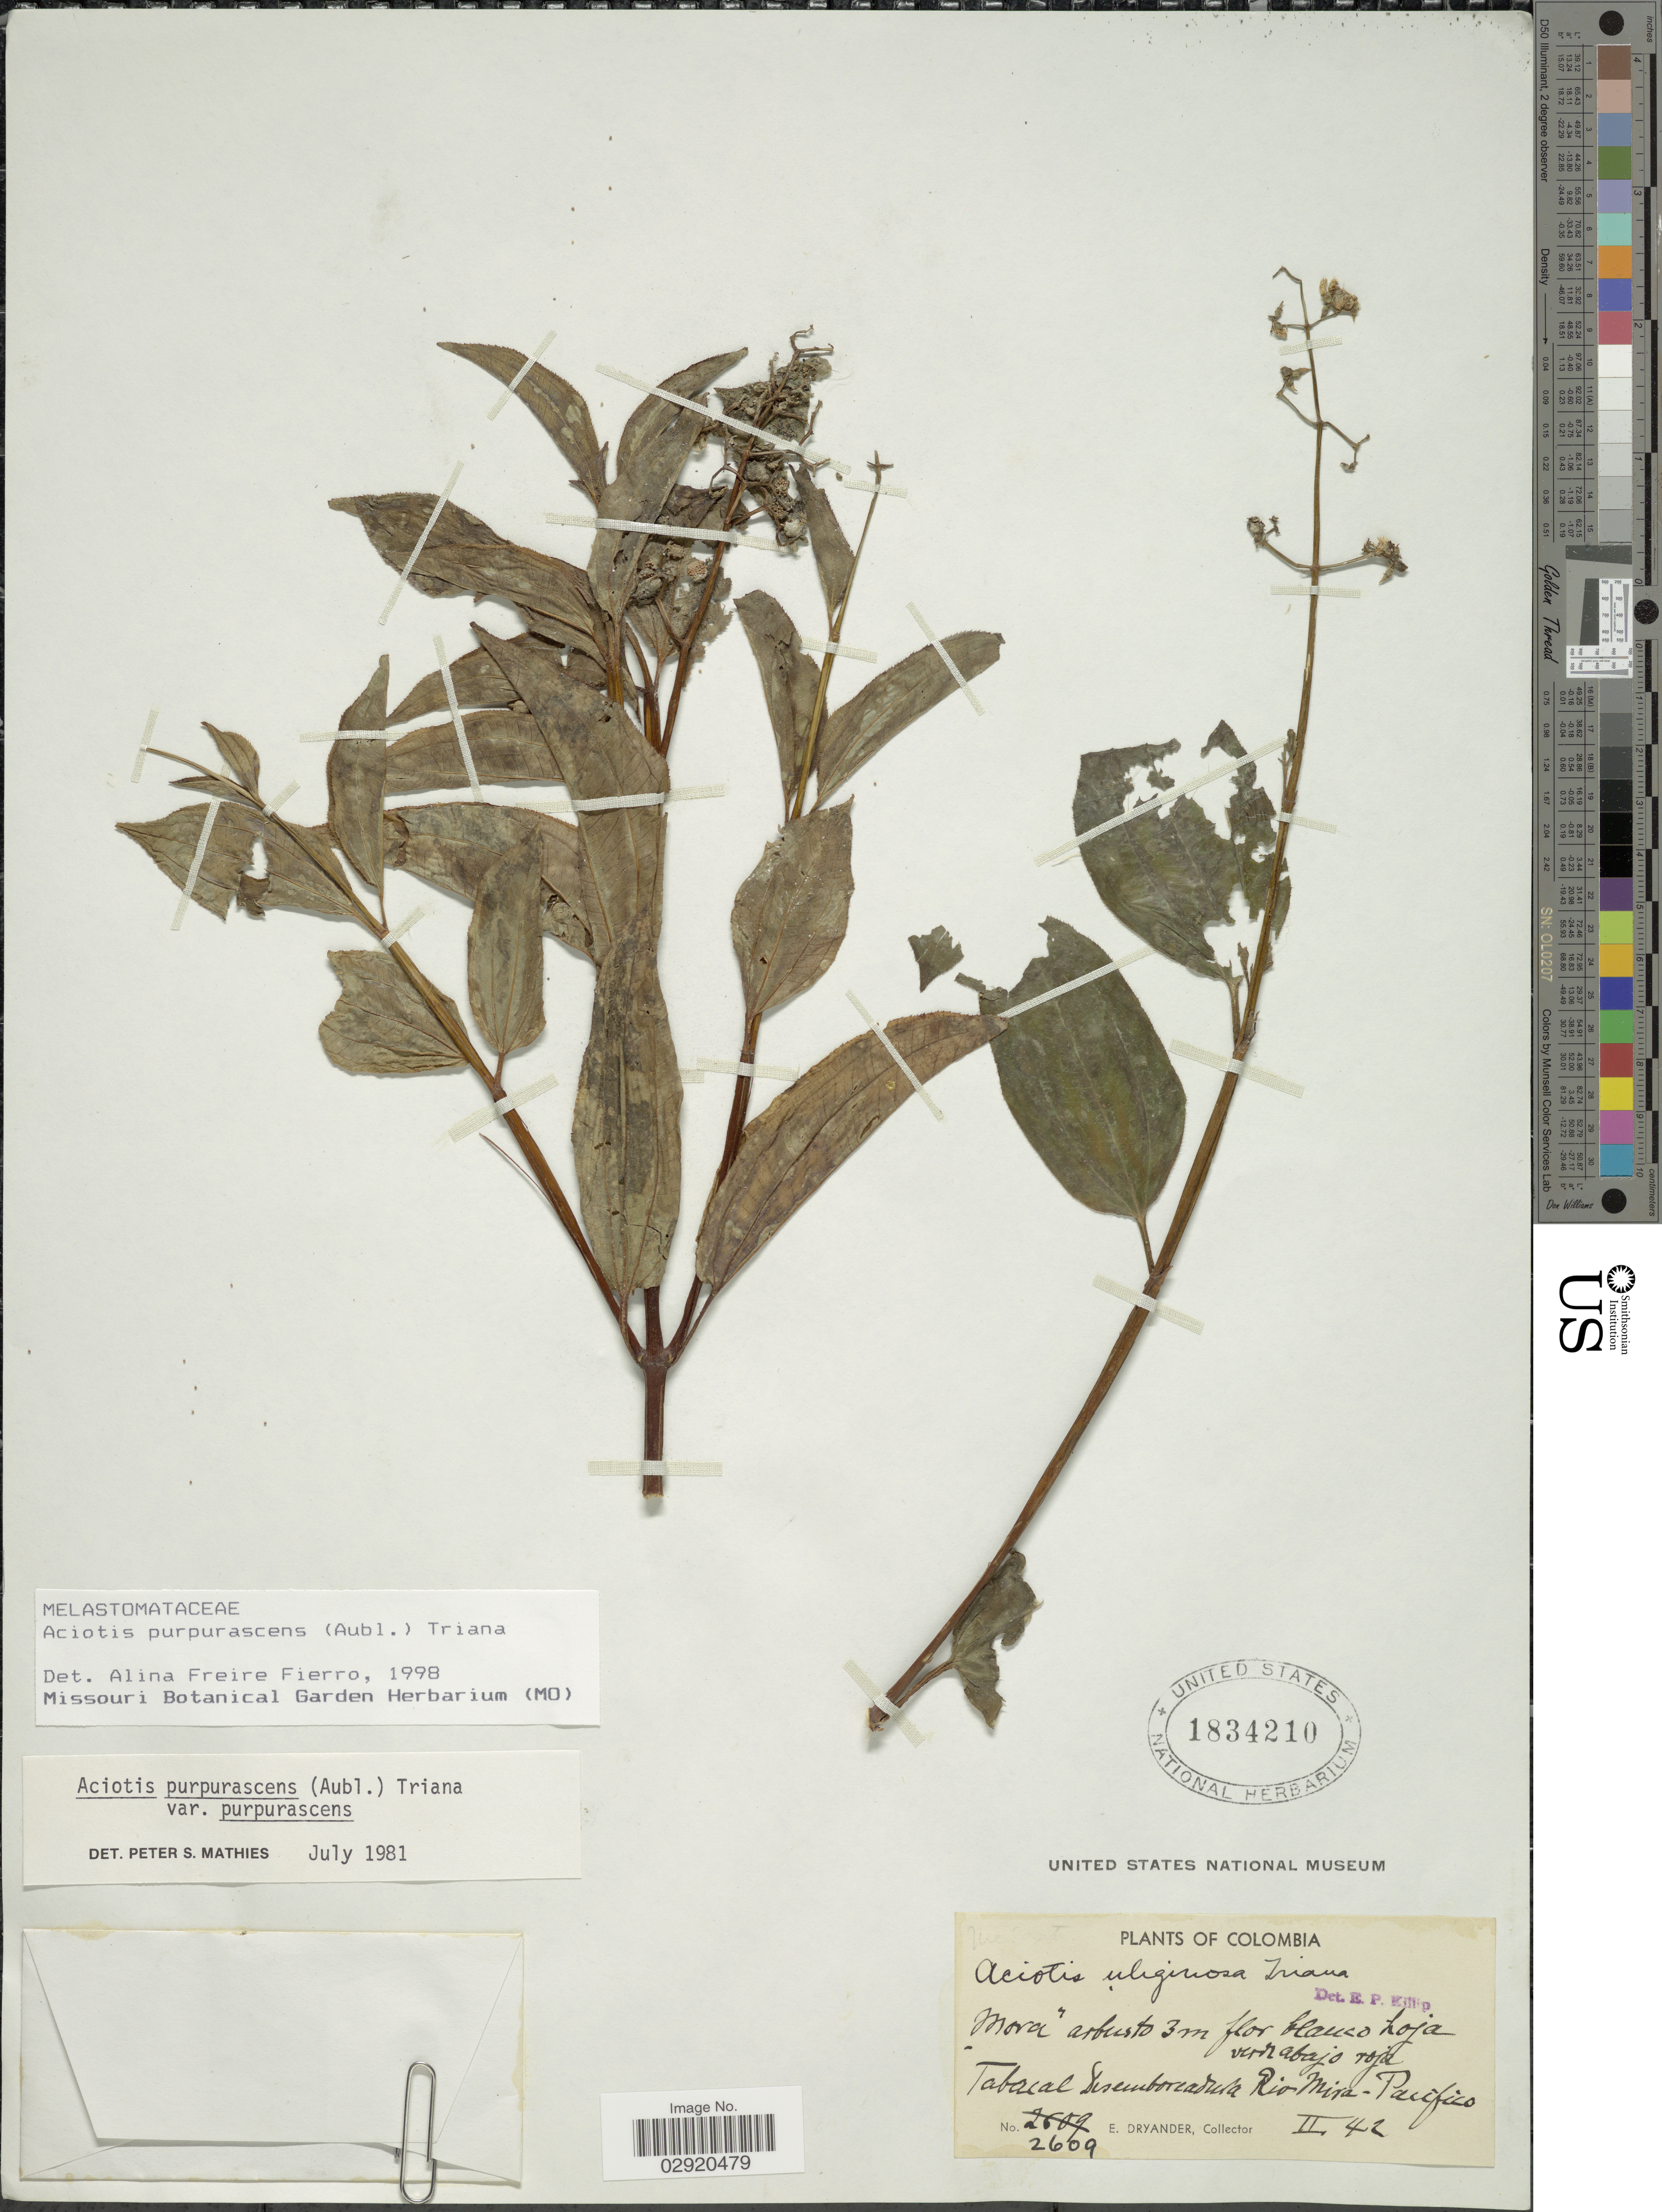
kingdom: Plantae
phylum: Tracheophyta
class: Magnoliopsida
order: Myrtales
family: Melastomataceae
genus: Aciotis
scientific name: Aciotis purpurascens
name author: (Aubl.) Triana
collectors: E. Dryander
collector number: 2609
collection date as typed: Transcribed d/m/y: /2/42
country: Colombia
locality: Tabacal Desemboreadura Rio Mira-Picifico.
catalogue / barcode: US 1834210